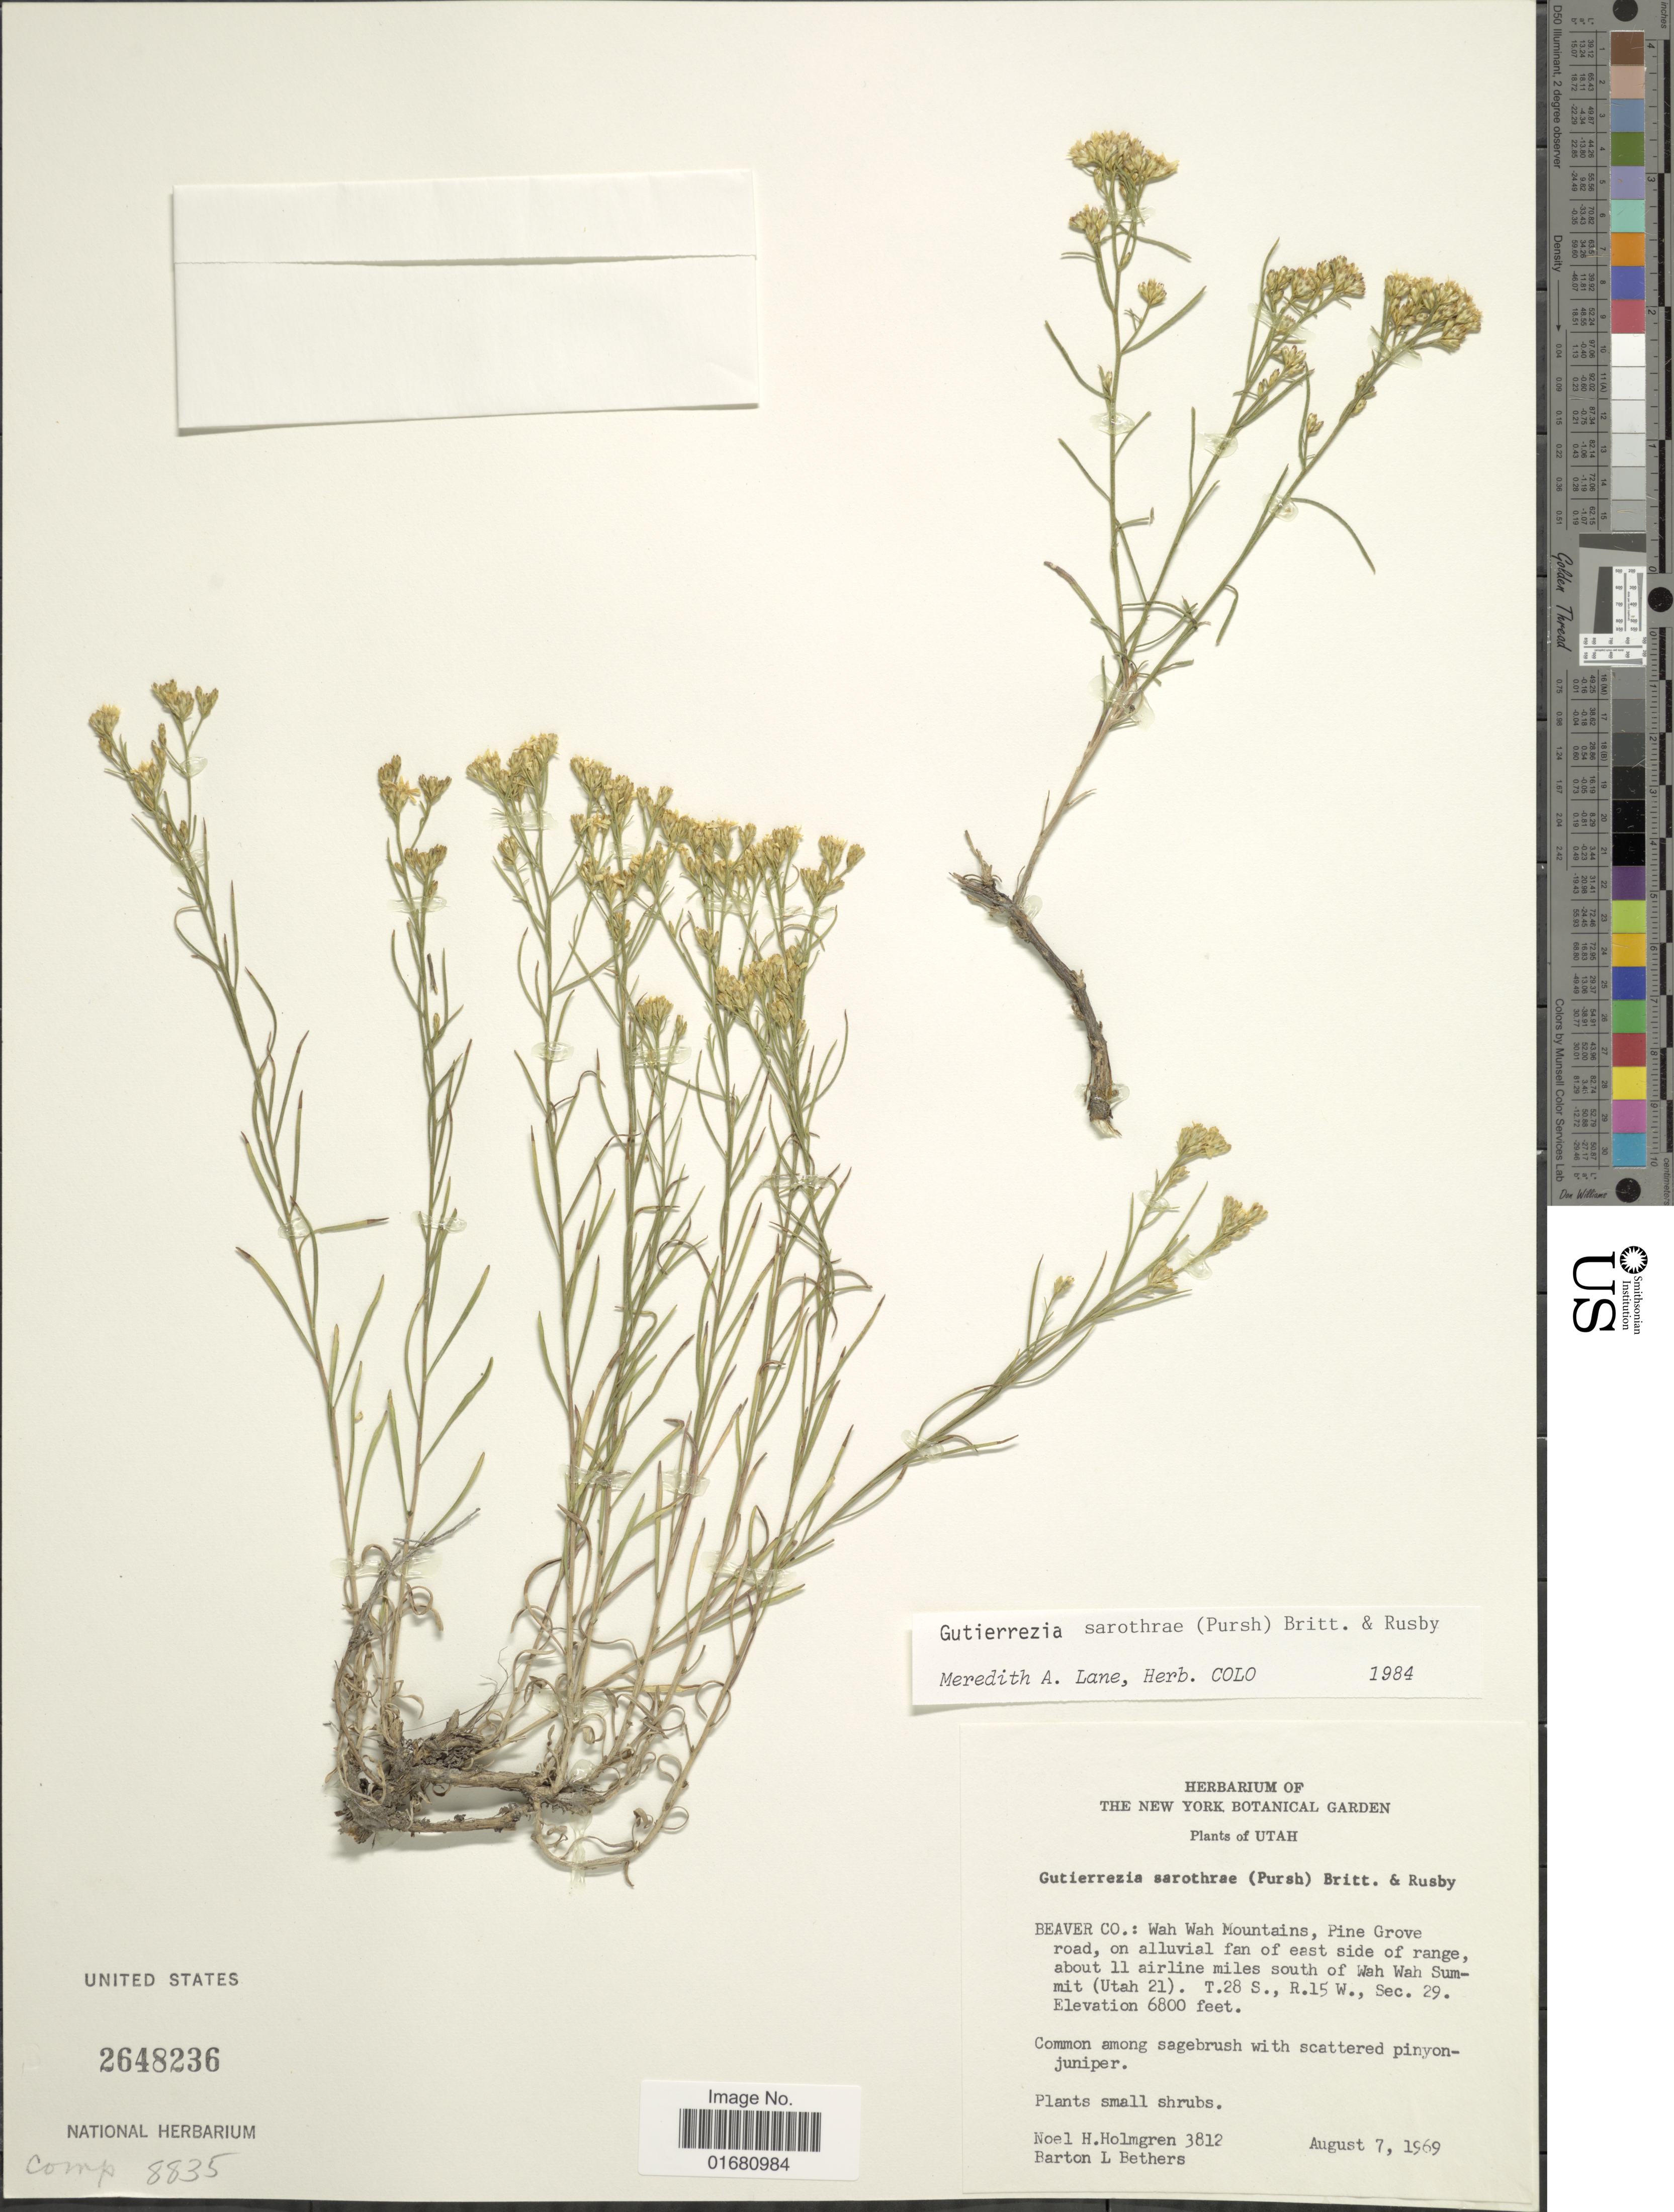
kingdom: Plantae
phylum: Tracheophyta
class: Magnoliopsida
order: Asterales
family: Asteraceae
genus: Gutierrezia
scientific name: Gutierrezia sarothrae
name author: (Pursh) Britton & Rusby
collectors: N. H. Holmgren & B. Bethers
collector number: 3812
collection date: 1969-08-07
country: United States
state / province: Utah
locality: Beaver Co.: Wah Wah Mountains, Pine Grove road, on alluvial fan of east side of range about 11 airline miles south of Wah Wah Summit (Utah 21), T.28S., R.15W., Sec. 29.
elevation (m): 2073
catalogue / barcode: US 2648236